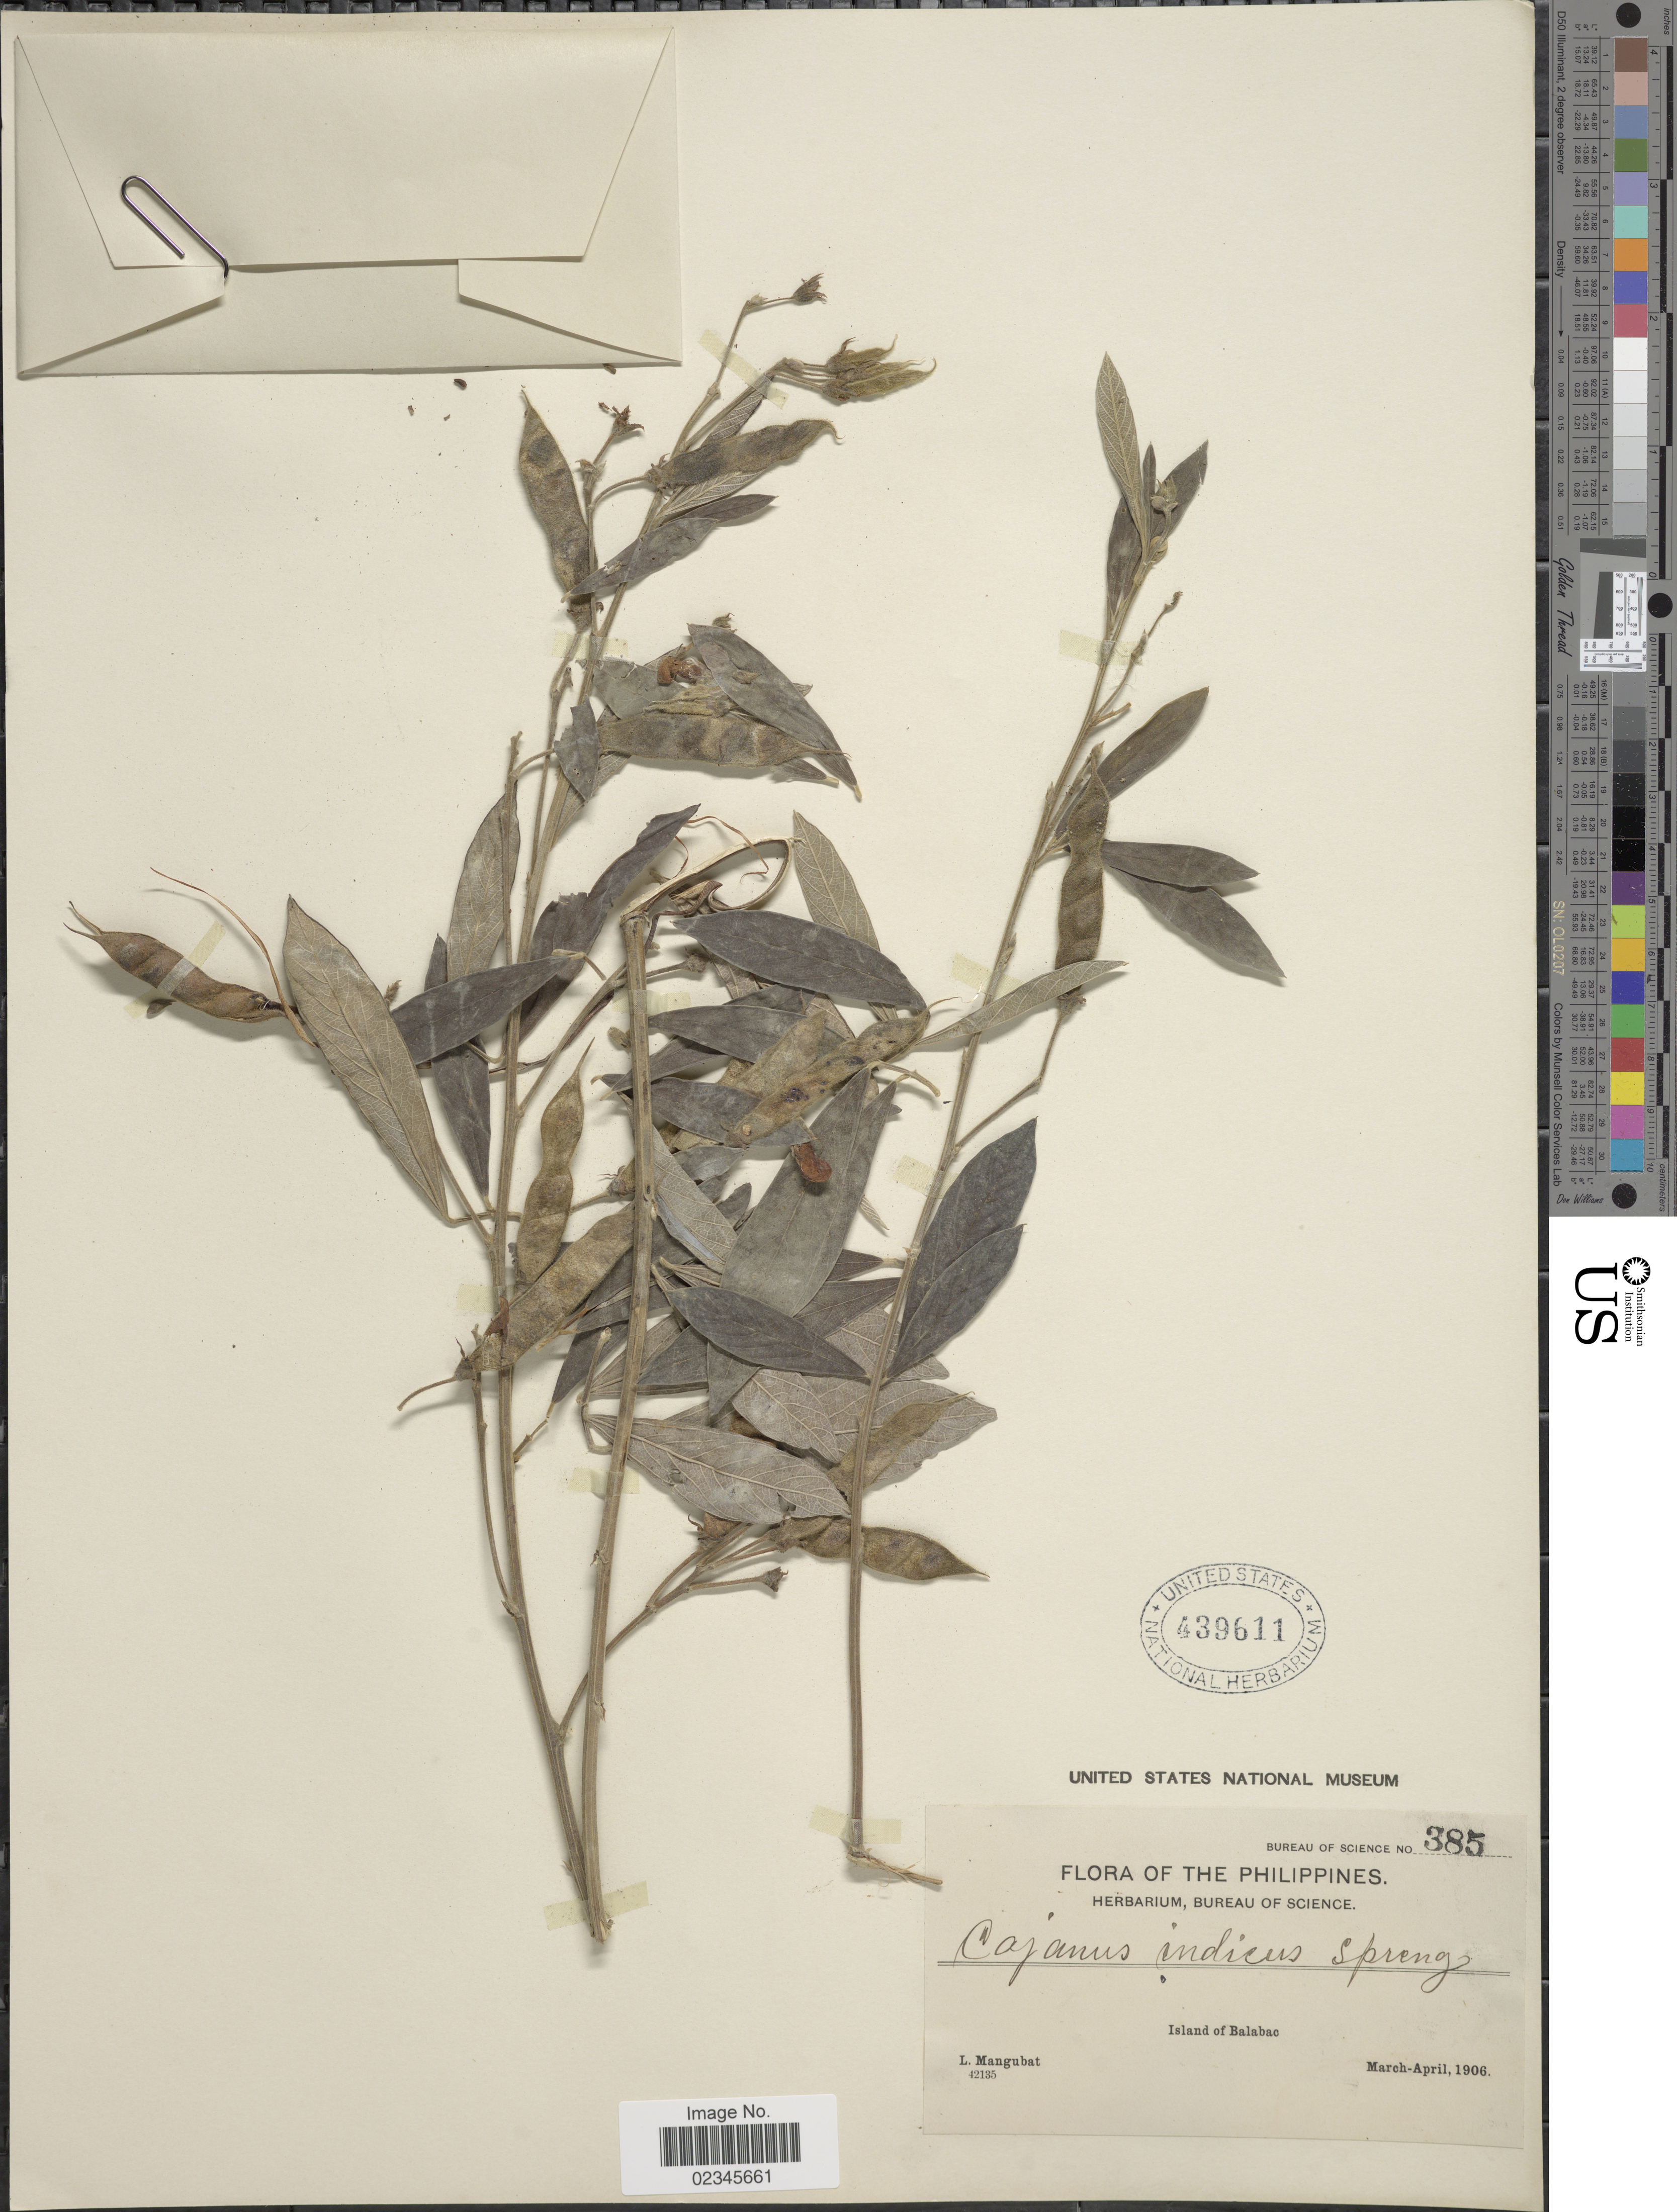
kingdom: Plantae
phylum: Tracheophyta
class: Magnoliopsida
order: Fabales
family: Fabaceae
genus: Cajanus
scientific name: Cajanus cajan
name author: (L.) Huth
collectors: L. Mangubat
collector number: Bureau of Science 358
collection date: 1906-03/1906-04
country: Philippines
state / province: Mimaropa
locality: Island of Balabac.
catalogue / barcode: US 439611